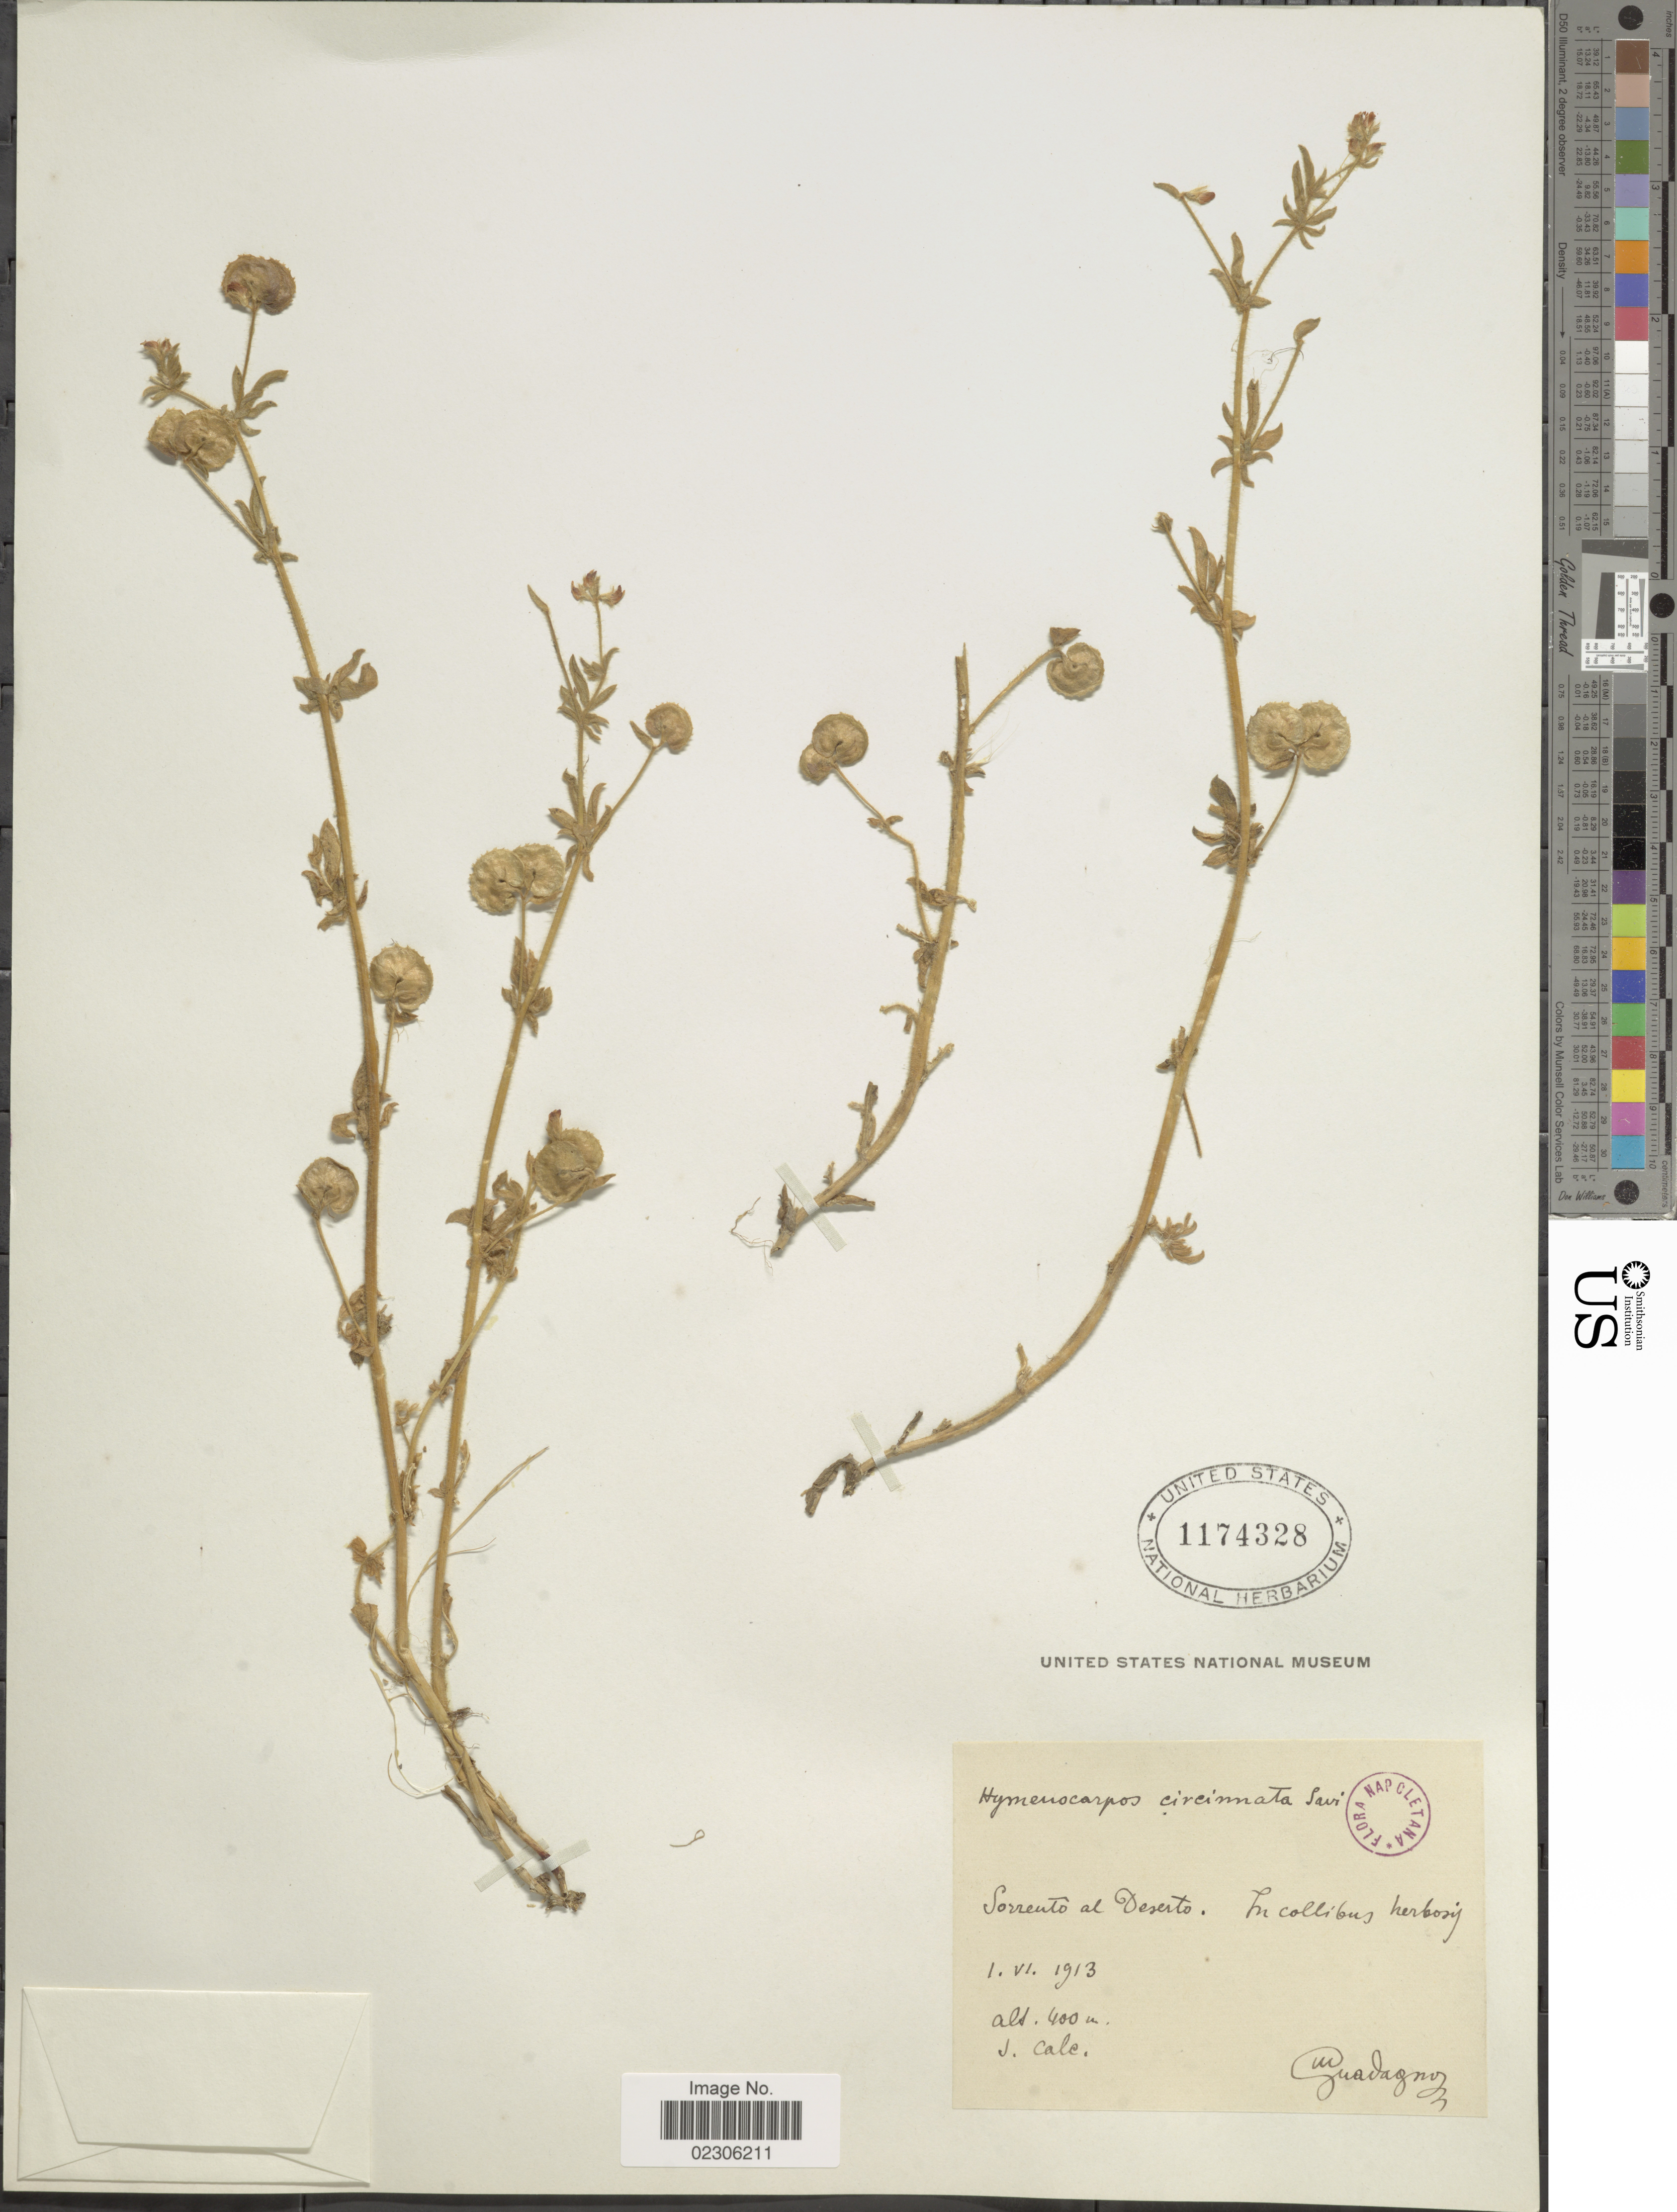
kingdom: Plantae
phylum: Tracheophyta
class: Magnoliopsida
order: Fabales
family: Fabaceae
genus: Hymenocarpos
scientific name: Hymenocarpos circinnatus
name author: (L.) Savi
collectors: M. Guadagno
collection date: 1913-06-01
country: Italy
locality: Sorrento al Desero, In collibus herbosy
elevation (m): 400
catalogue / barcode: US 1174328